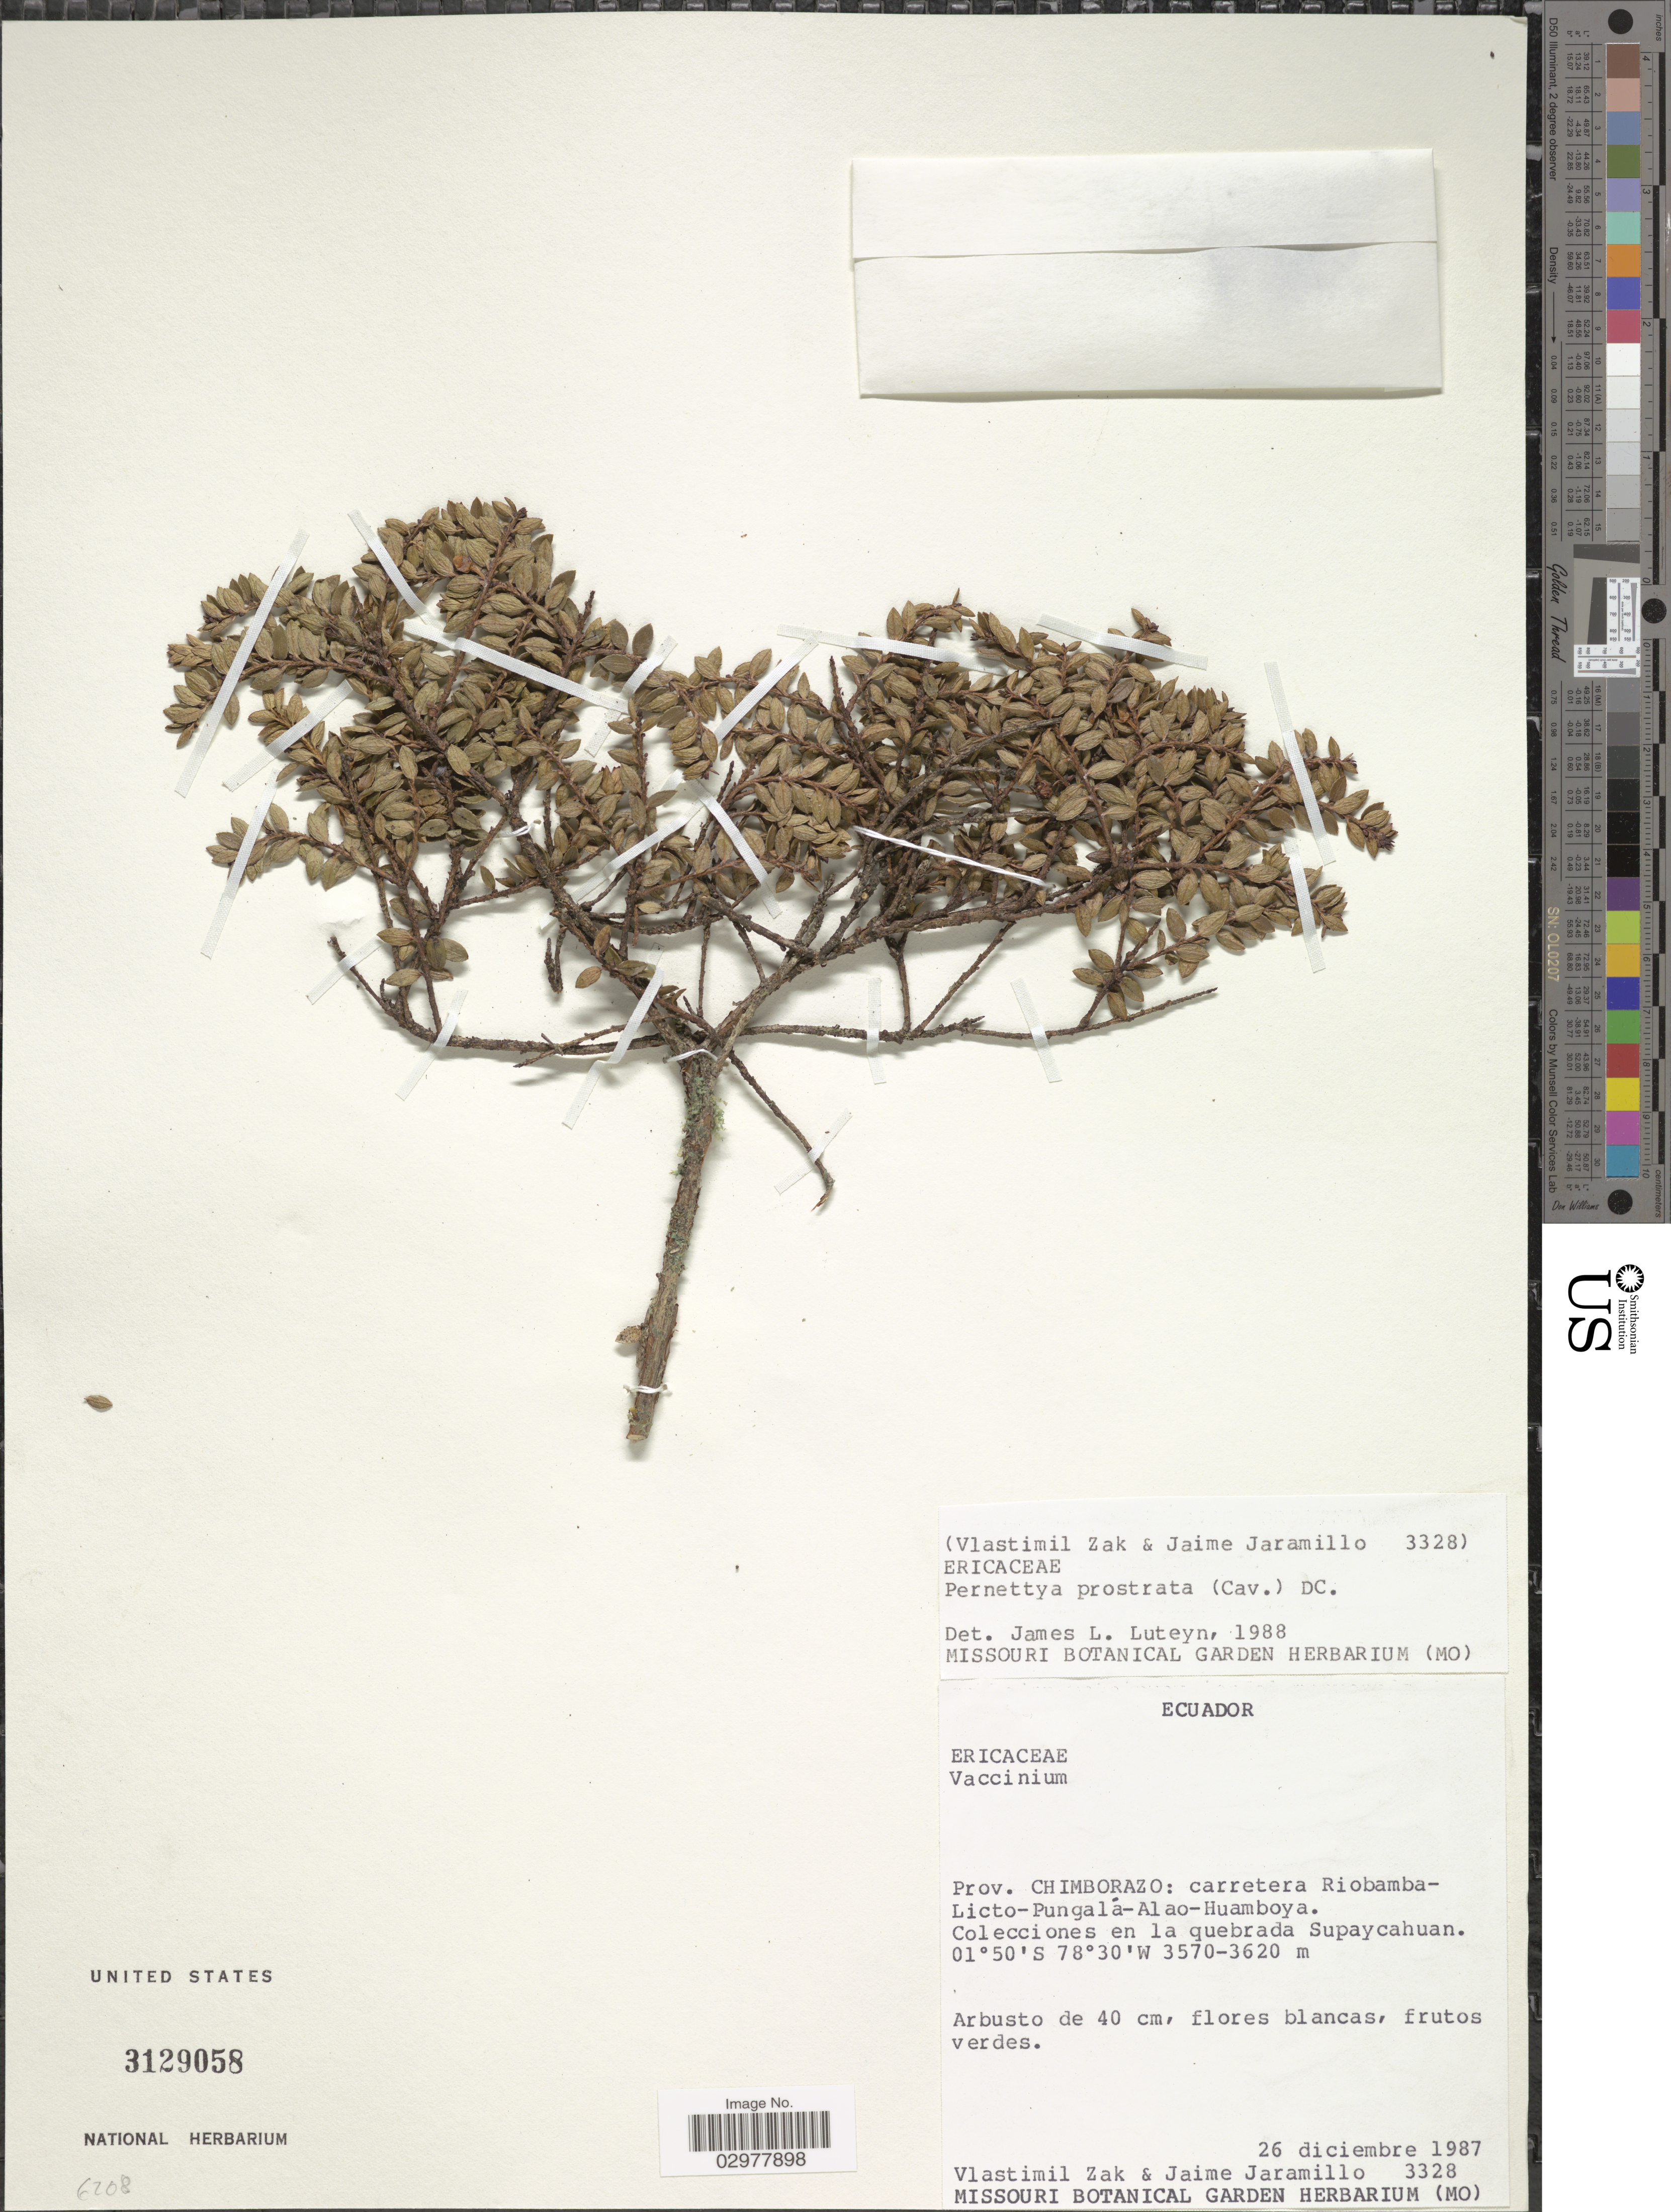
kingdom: Plantae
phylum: Tracheophyta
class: Magnoliopsida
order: Ericales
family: Ericaceae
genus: Pernettya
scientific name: Pernettya prostrata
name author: (Cav.) DC.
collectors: V. Zak & J. Jaramillo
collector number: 3328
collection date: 1987-12-26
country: Ecuador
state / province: Chimborazo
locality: Carretera Riobamba-Licto-Pungalá-Alao-Huamboya. En la quebrada Supaycahuan.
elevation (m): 3570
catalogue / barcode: US 3129058